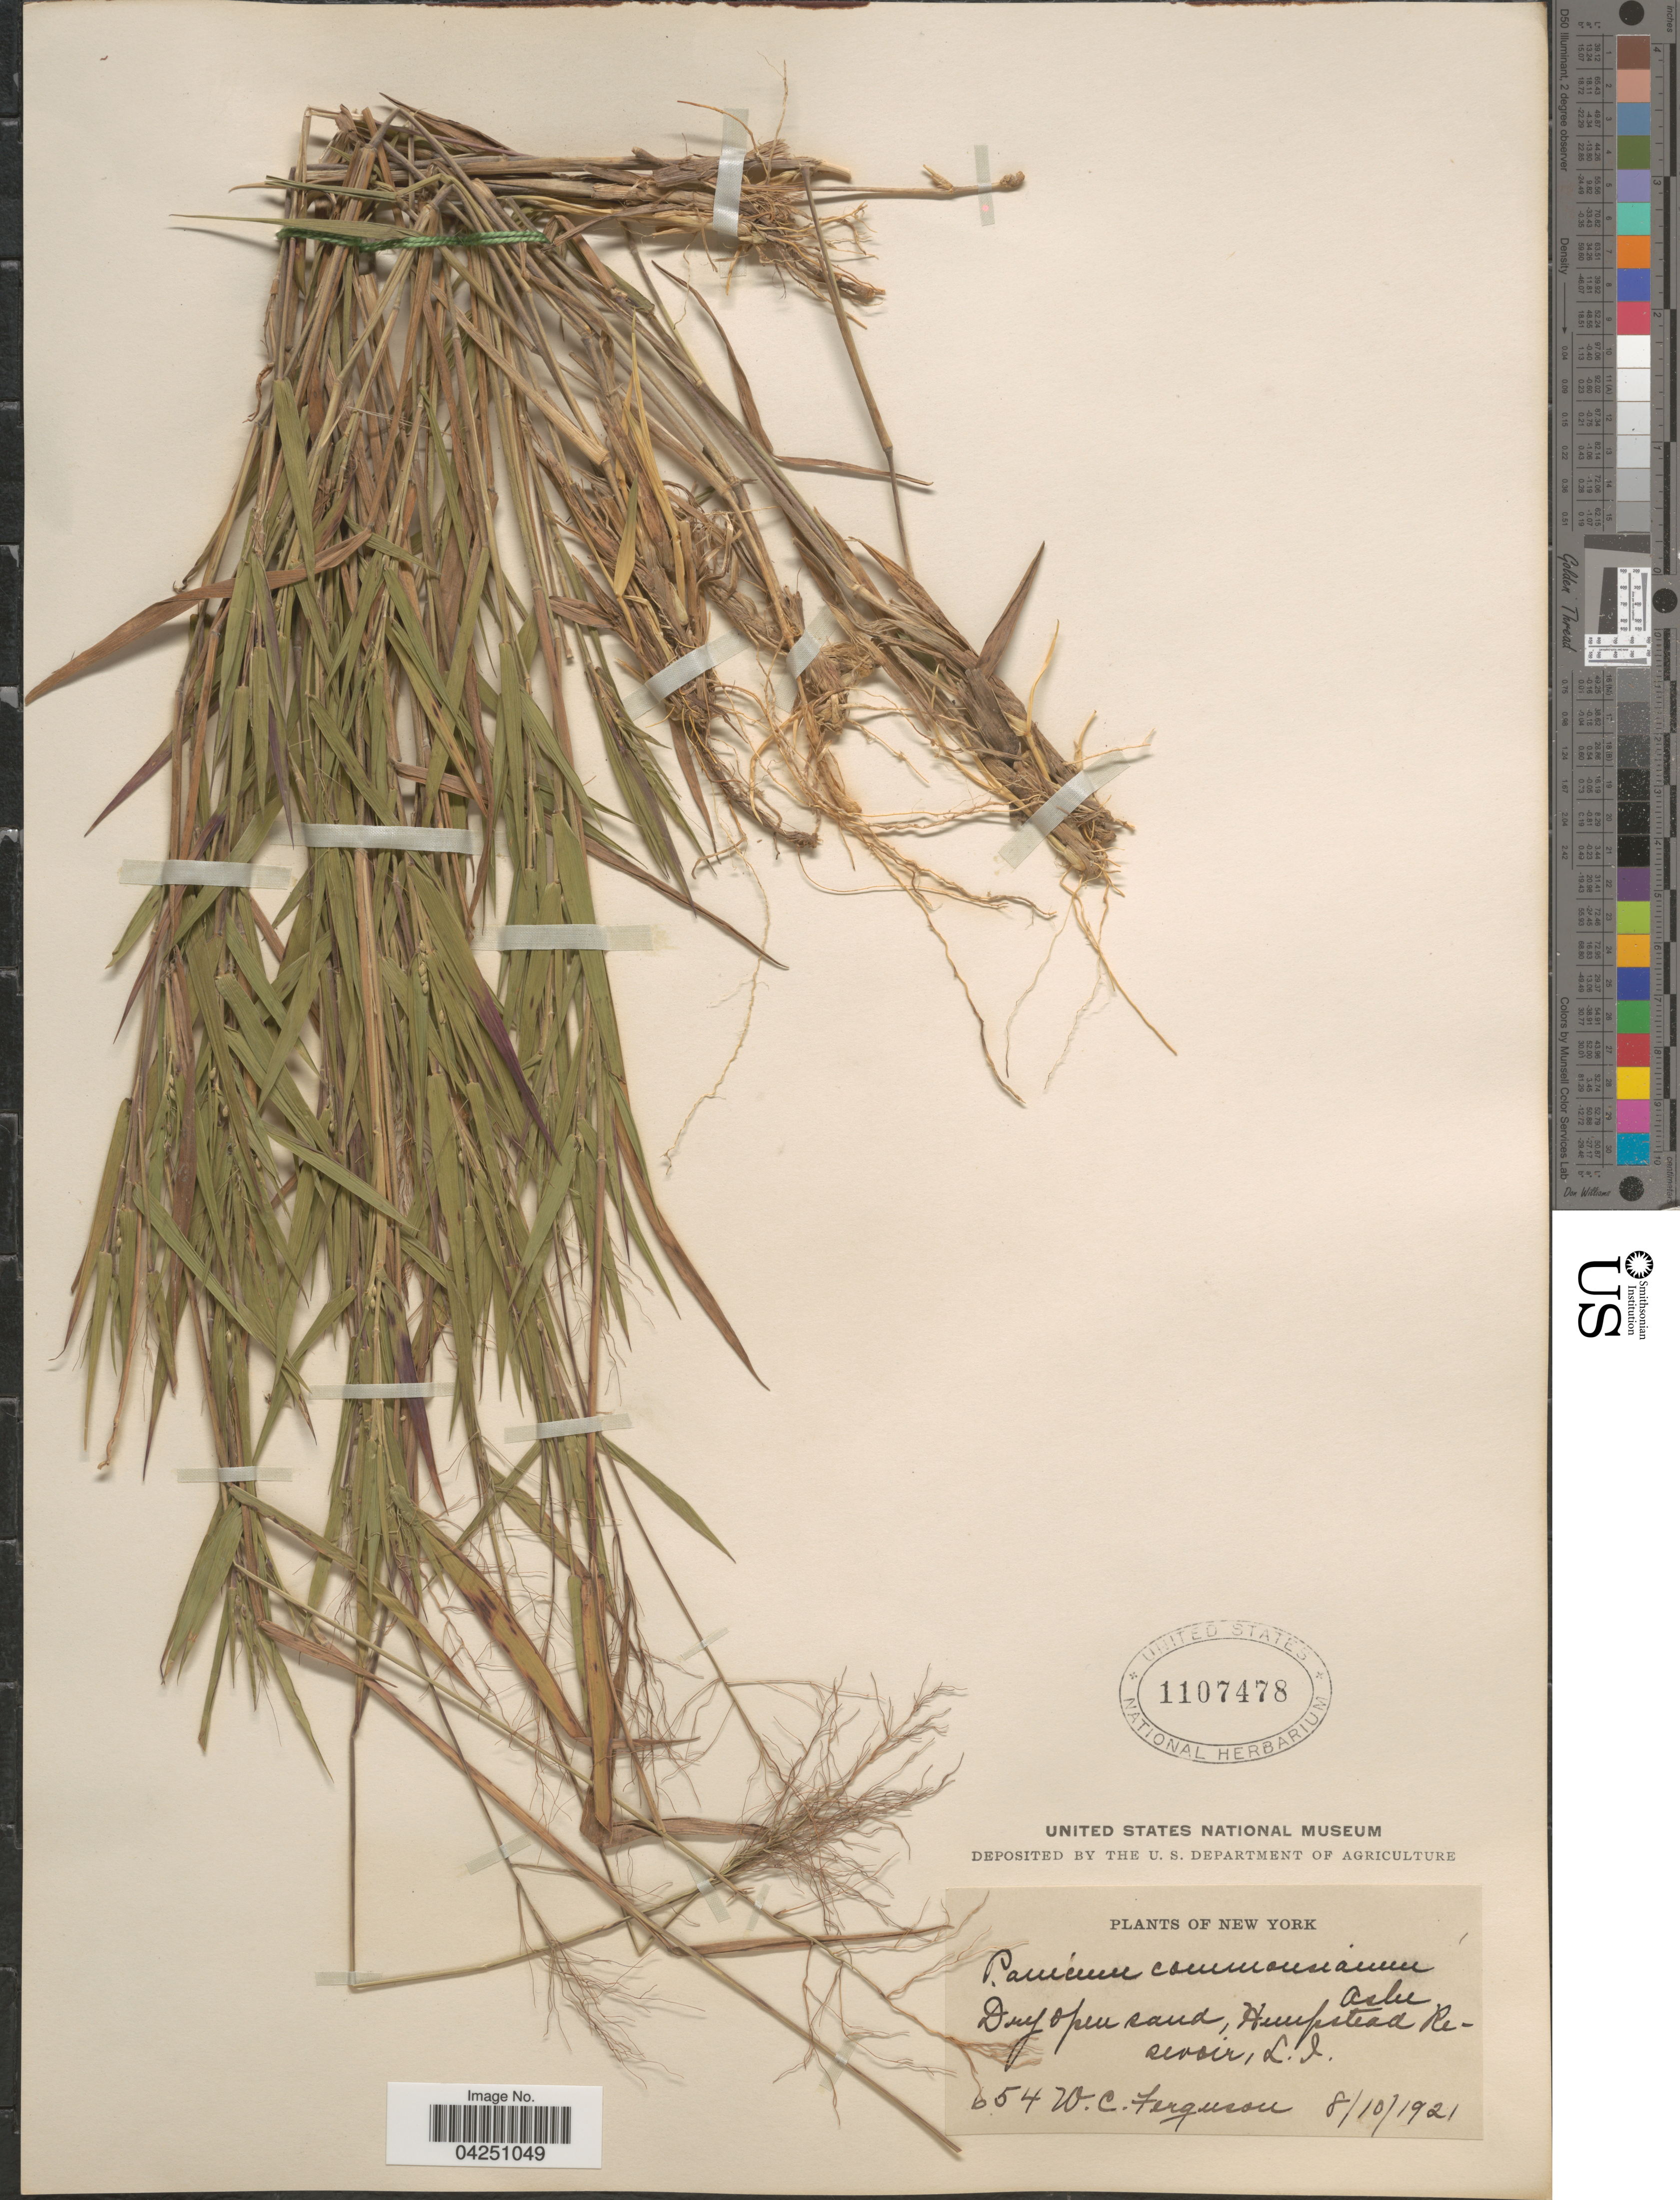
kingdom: Plantae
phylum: Tracheophyta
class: Liliopsida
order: Poales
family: Poaceae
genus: Dichanthelium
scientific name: Dichanthelium acuminatum var. acuminatum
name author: (Sw.) Gould & C.A. Clark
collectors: W. Ferguson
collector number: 654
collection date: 1921-08-10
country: United States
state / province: New York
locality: Dry open sand, Hempstead Reservoir, L.I.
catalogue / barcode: US 1107478